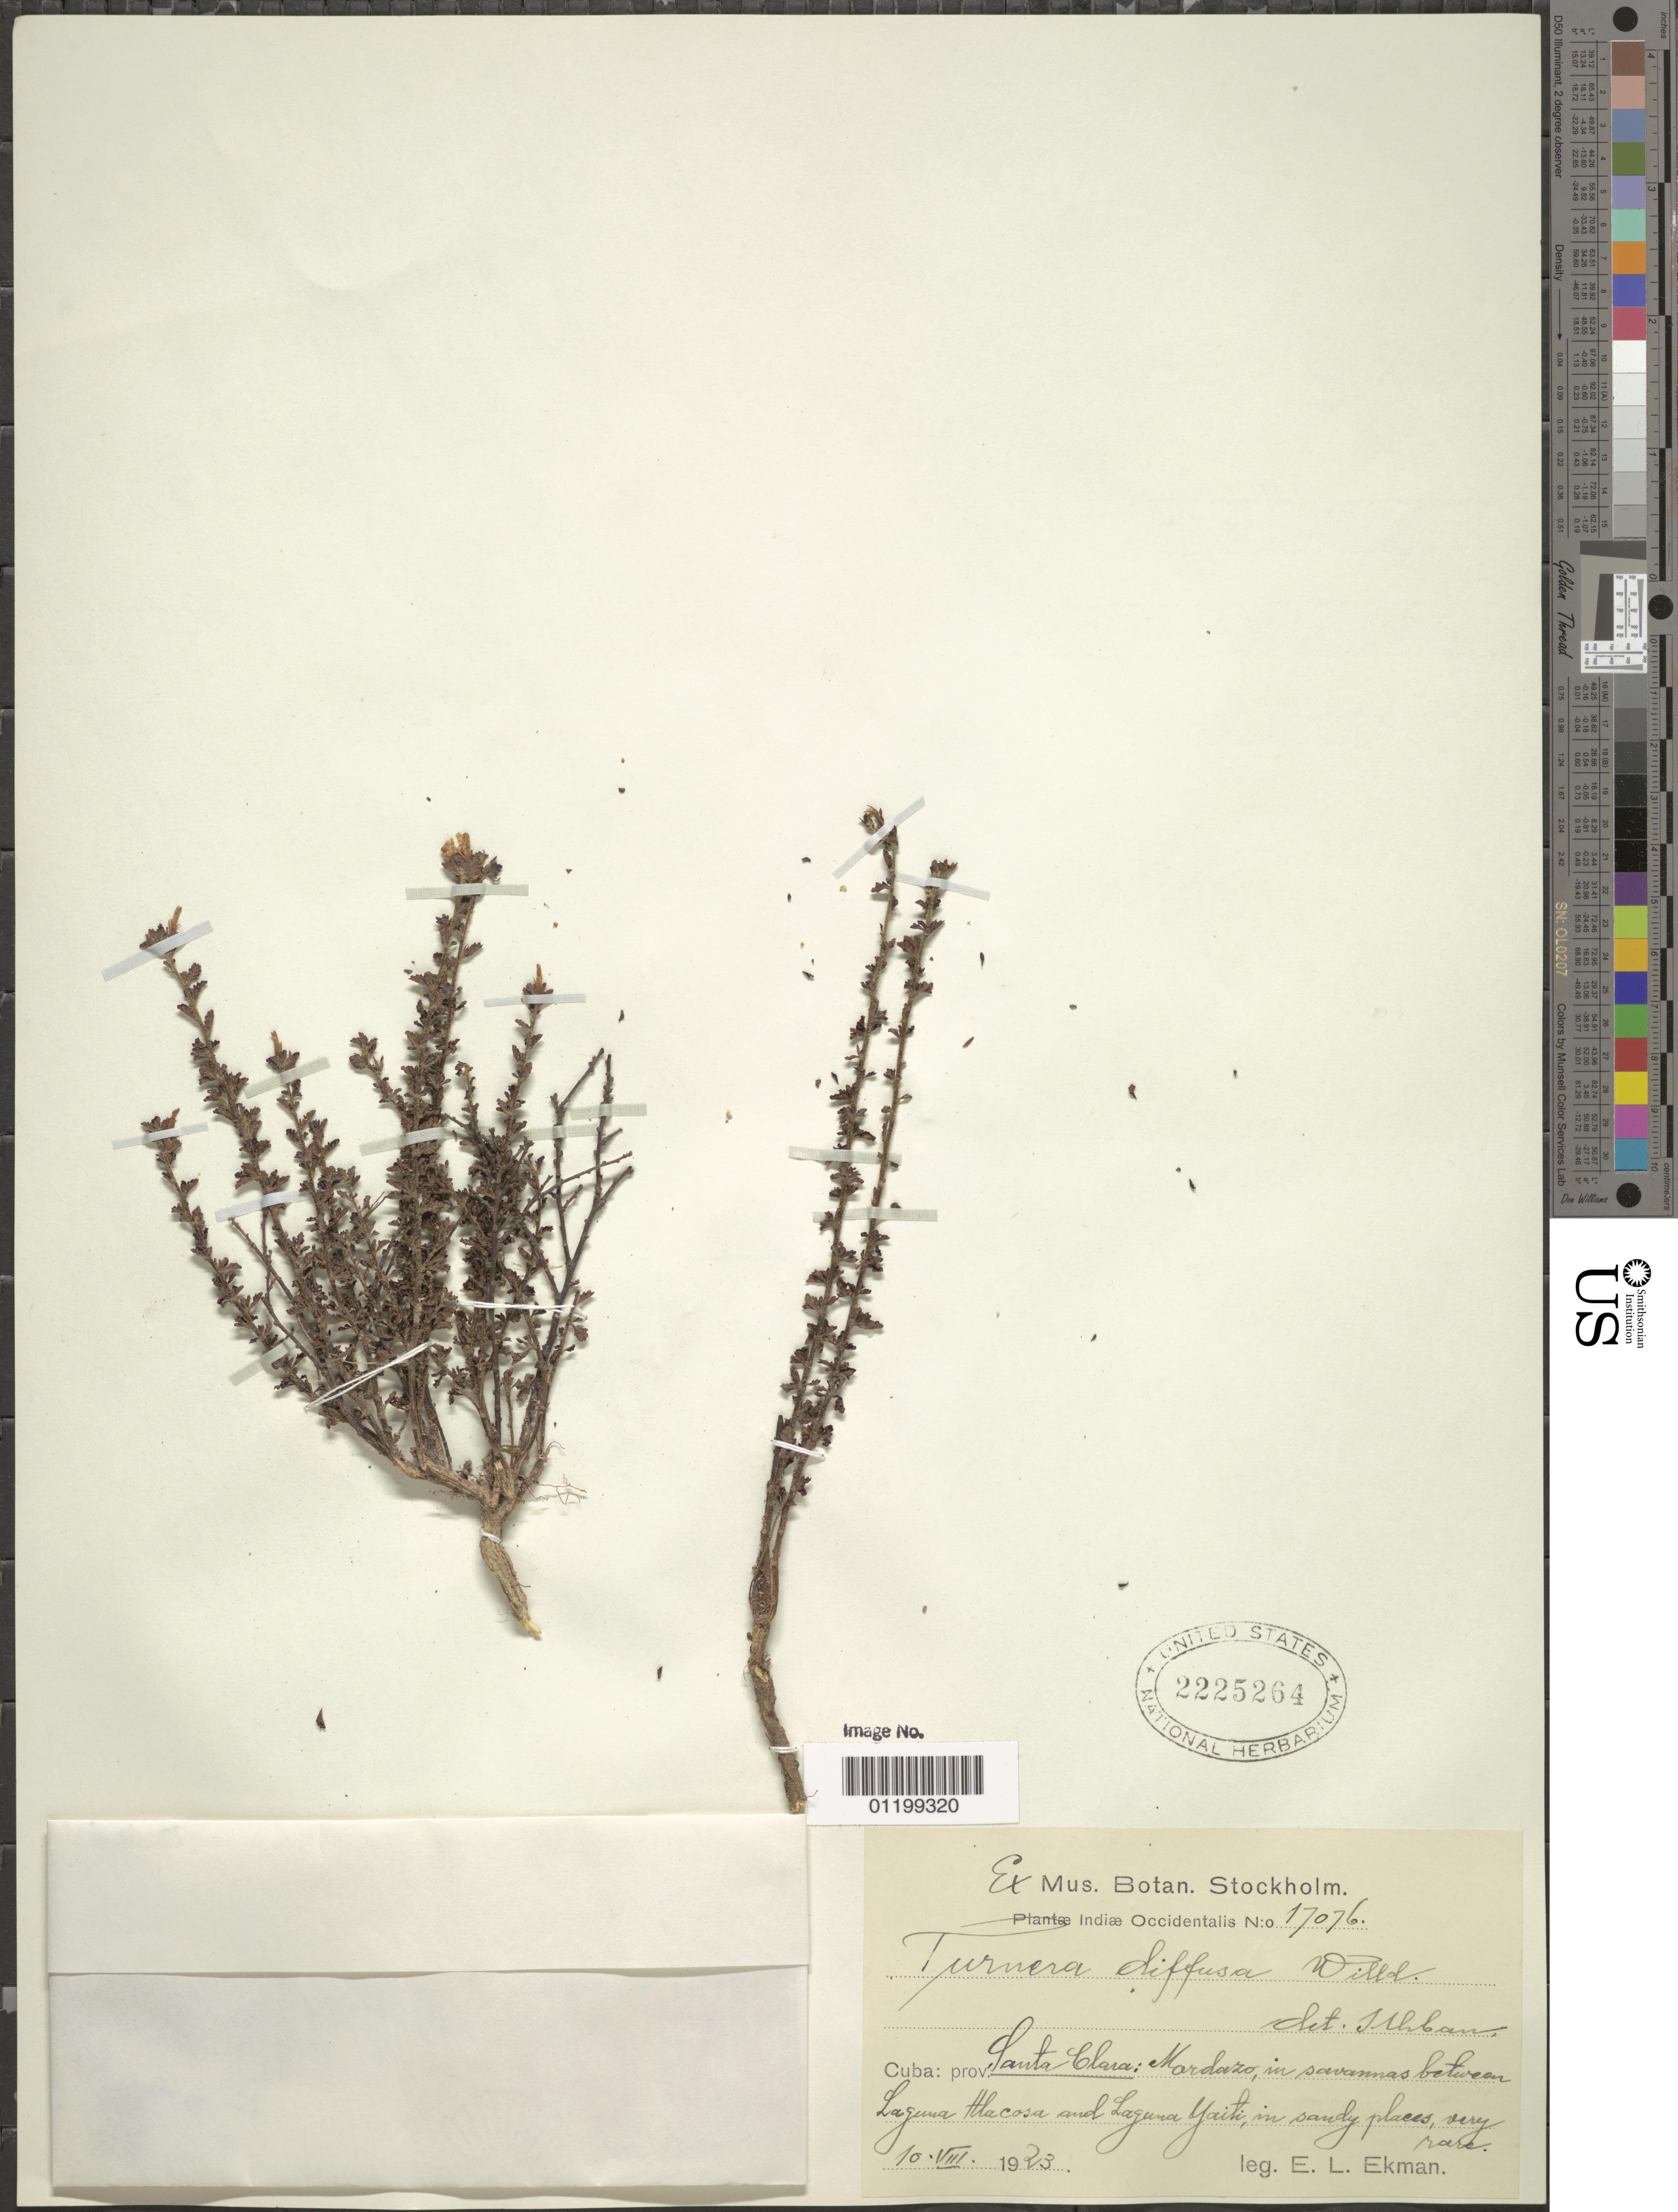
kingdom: Plantae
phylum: Tracheophyta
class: Magnoliopsida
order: Malpighiales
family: Turneraceae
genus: Turnera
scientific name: Turnera diffusa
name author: Willd. ex Schult.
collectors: E. L. Ekman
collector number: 17076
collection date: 1923-08-10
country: Cuba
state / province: Villa Clara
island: Cuba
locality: Santa Clara, Mardazo, in savannas between Laguna Alacosa and Laguna Yaiti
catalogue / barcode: US 2225264